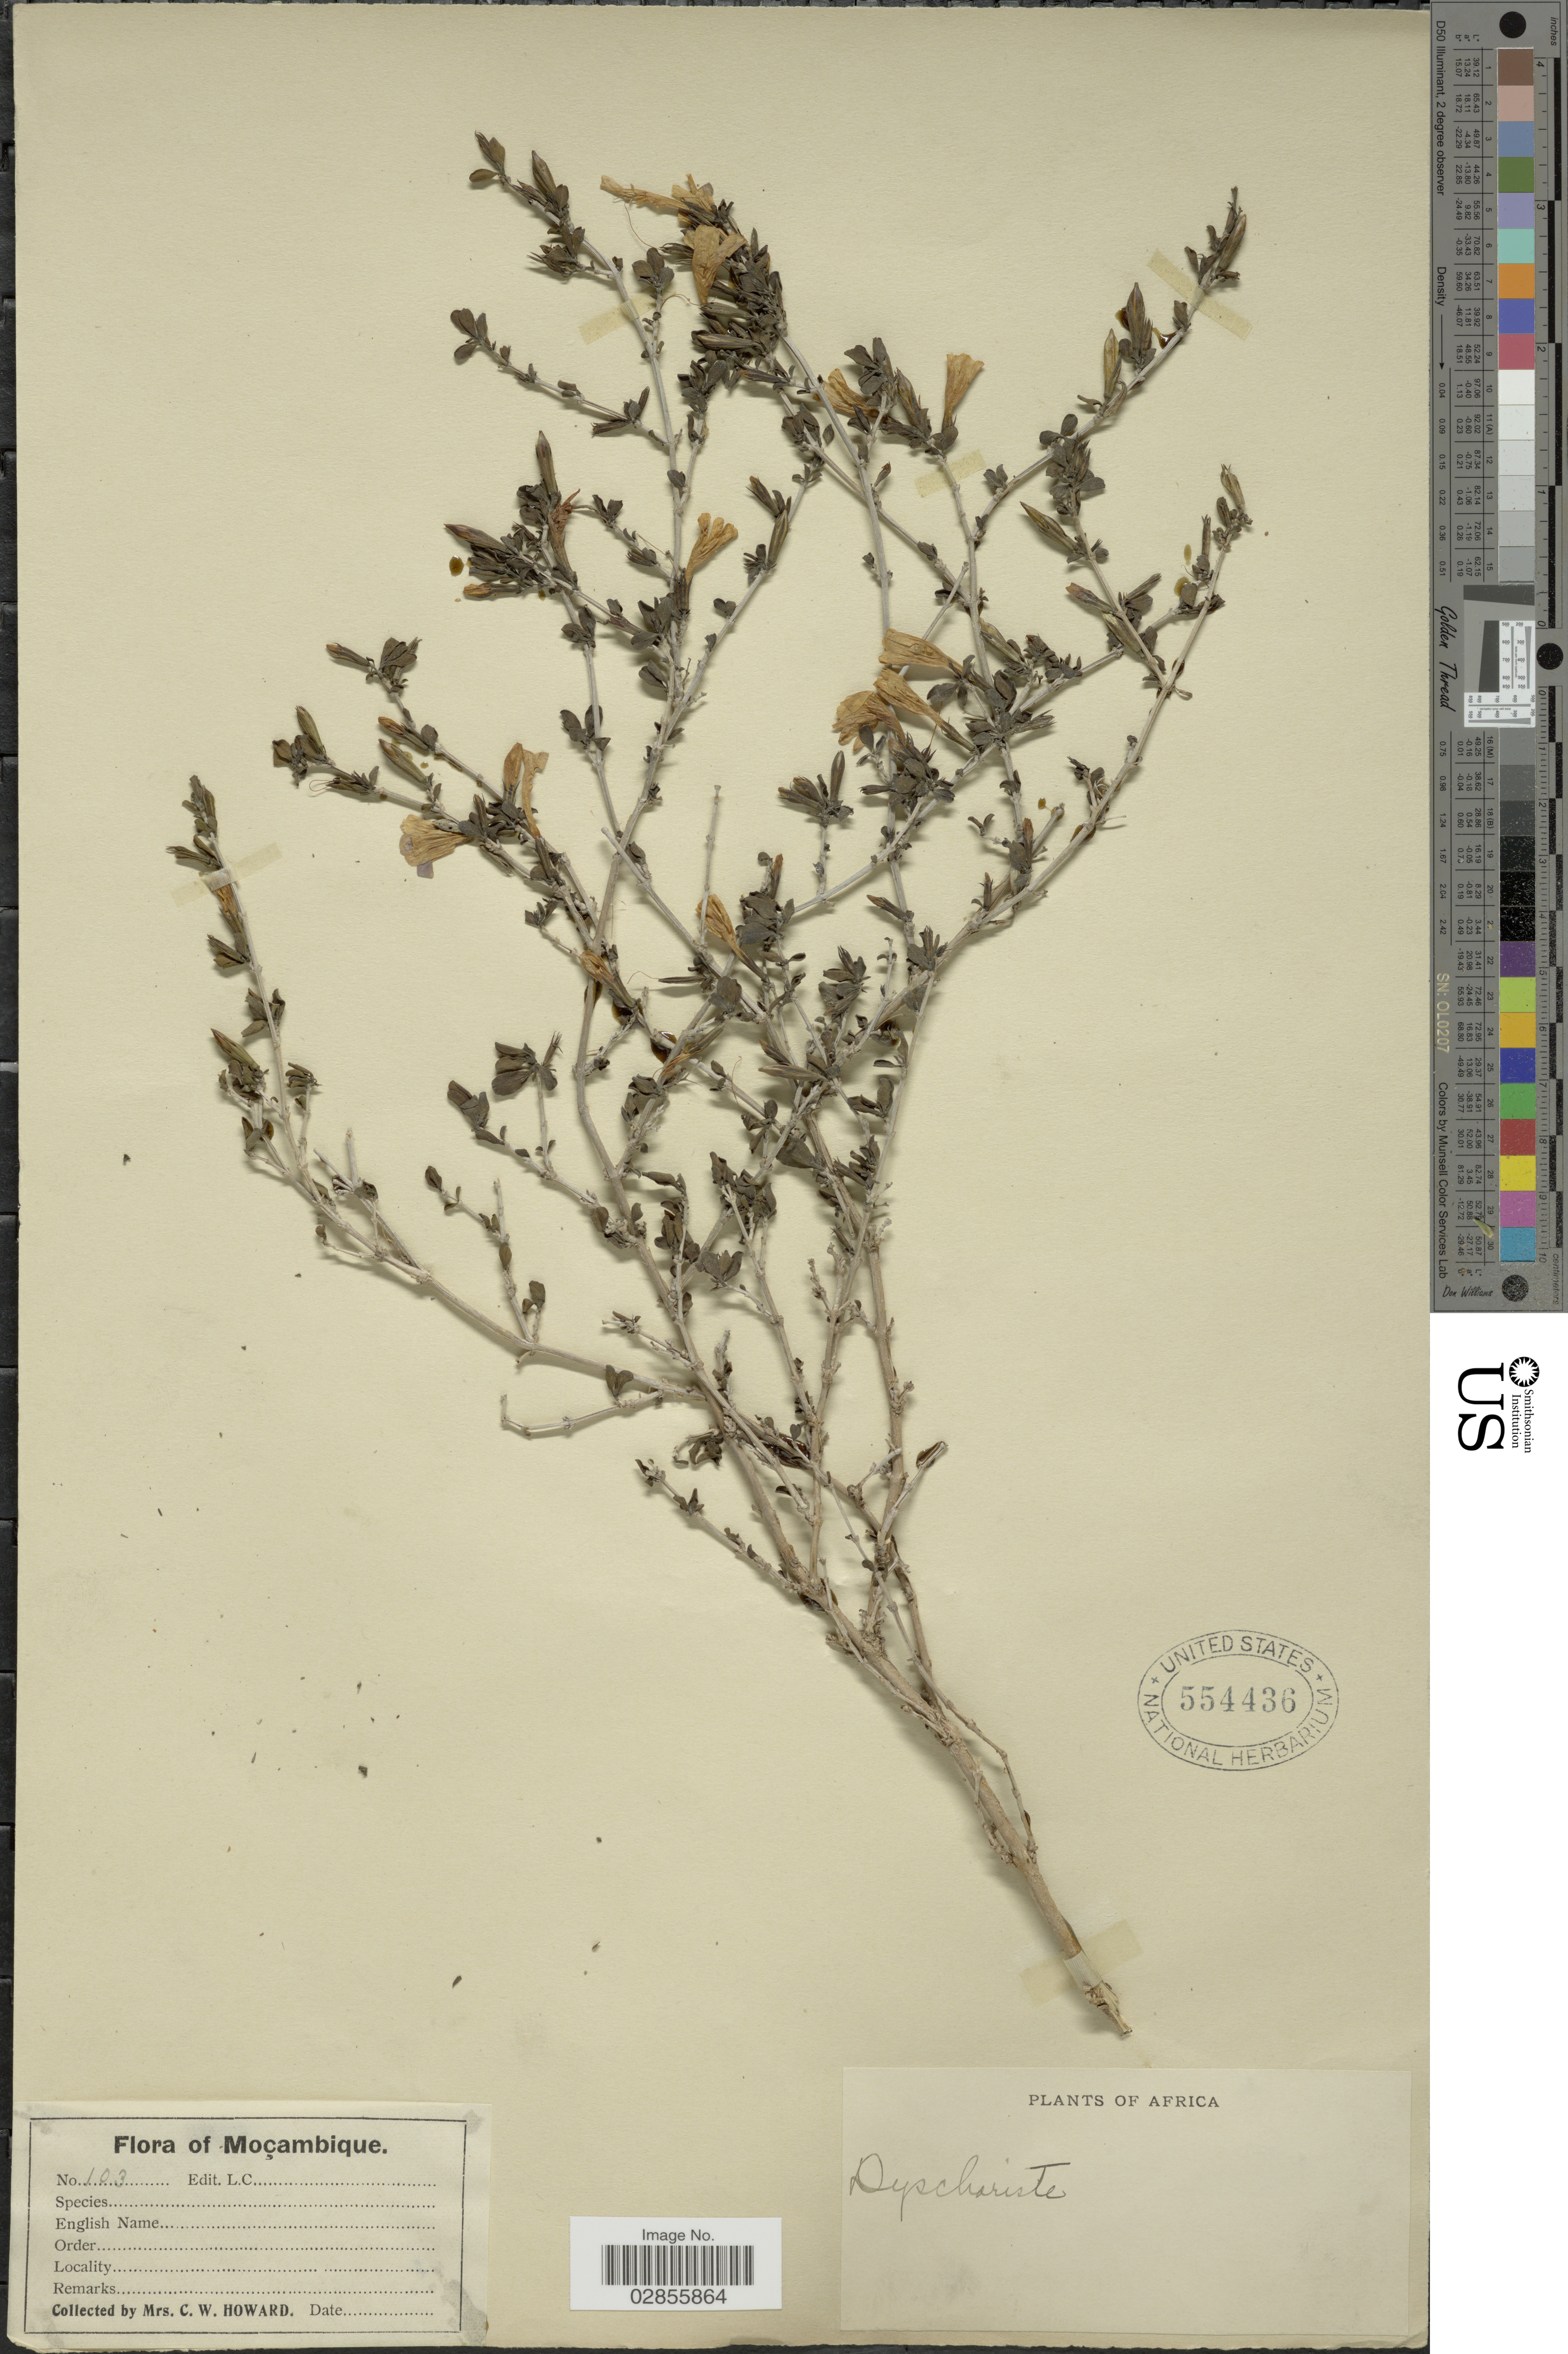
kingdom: Plantae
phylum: Tracheophyta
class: Magnoliopsida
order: Lamiales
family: Acanthaceae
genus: Dyschoriste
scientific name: Dyschoriste sp.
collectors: C. W. Howard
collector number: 103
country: Mozambique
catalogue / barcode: US 554436